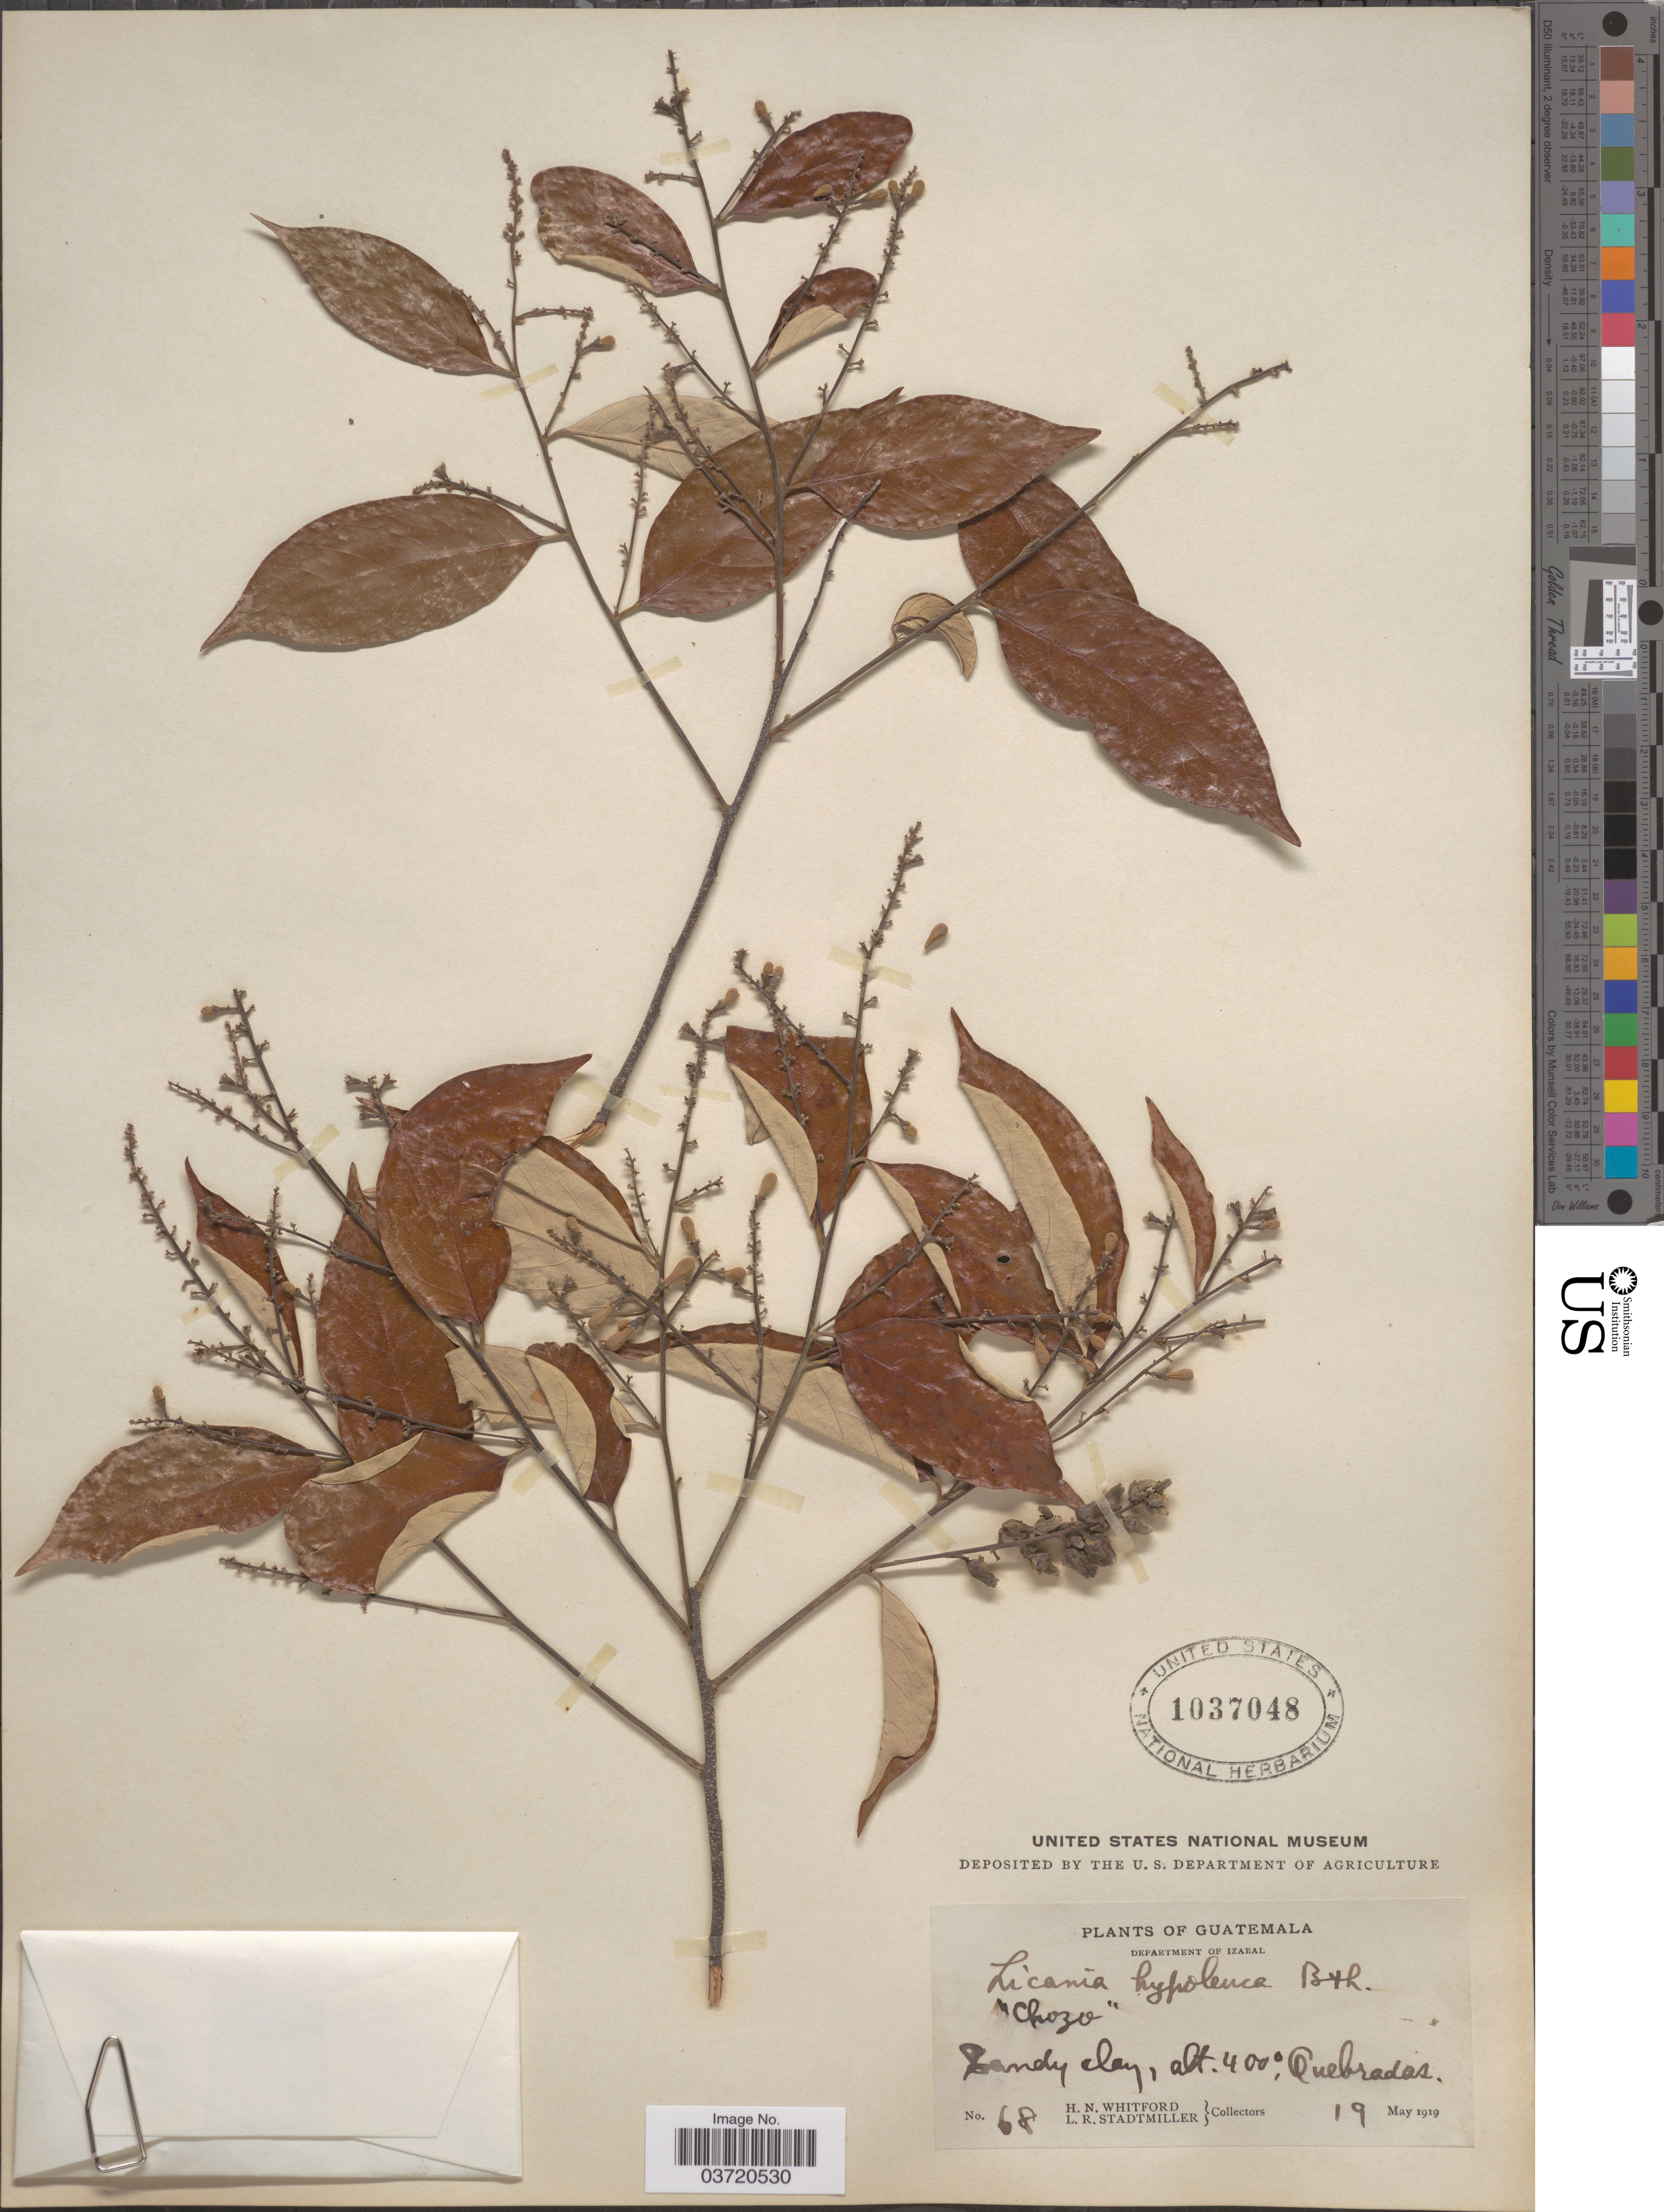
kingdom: Plantae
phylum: Tracheophyta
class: Magnoliopsida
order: Malpighiales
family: Chrysobalanaceae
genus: Licania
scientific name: Licania hypoleuca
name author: Benth.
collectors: H. N. Whitford & L. Stadtmiller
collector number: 68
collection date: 1919-05-19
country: Guatemala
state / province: Izabal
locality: Department of Izabal. Quebradas.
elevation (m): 122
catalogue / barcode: US 1037048